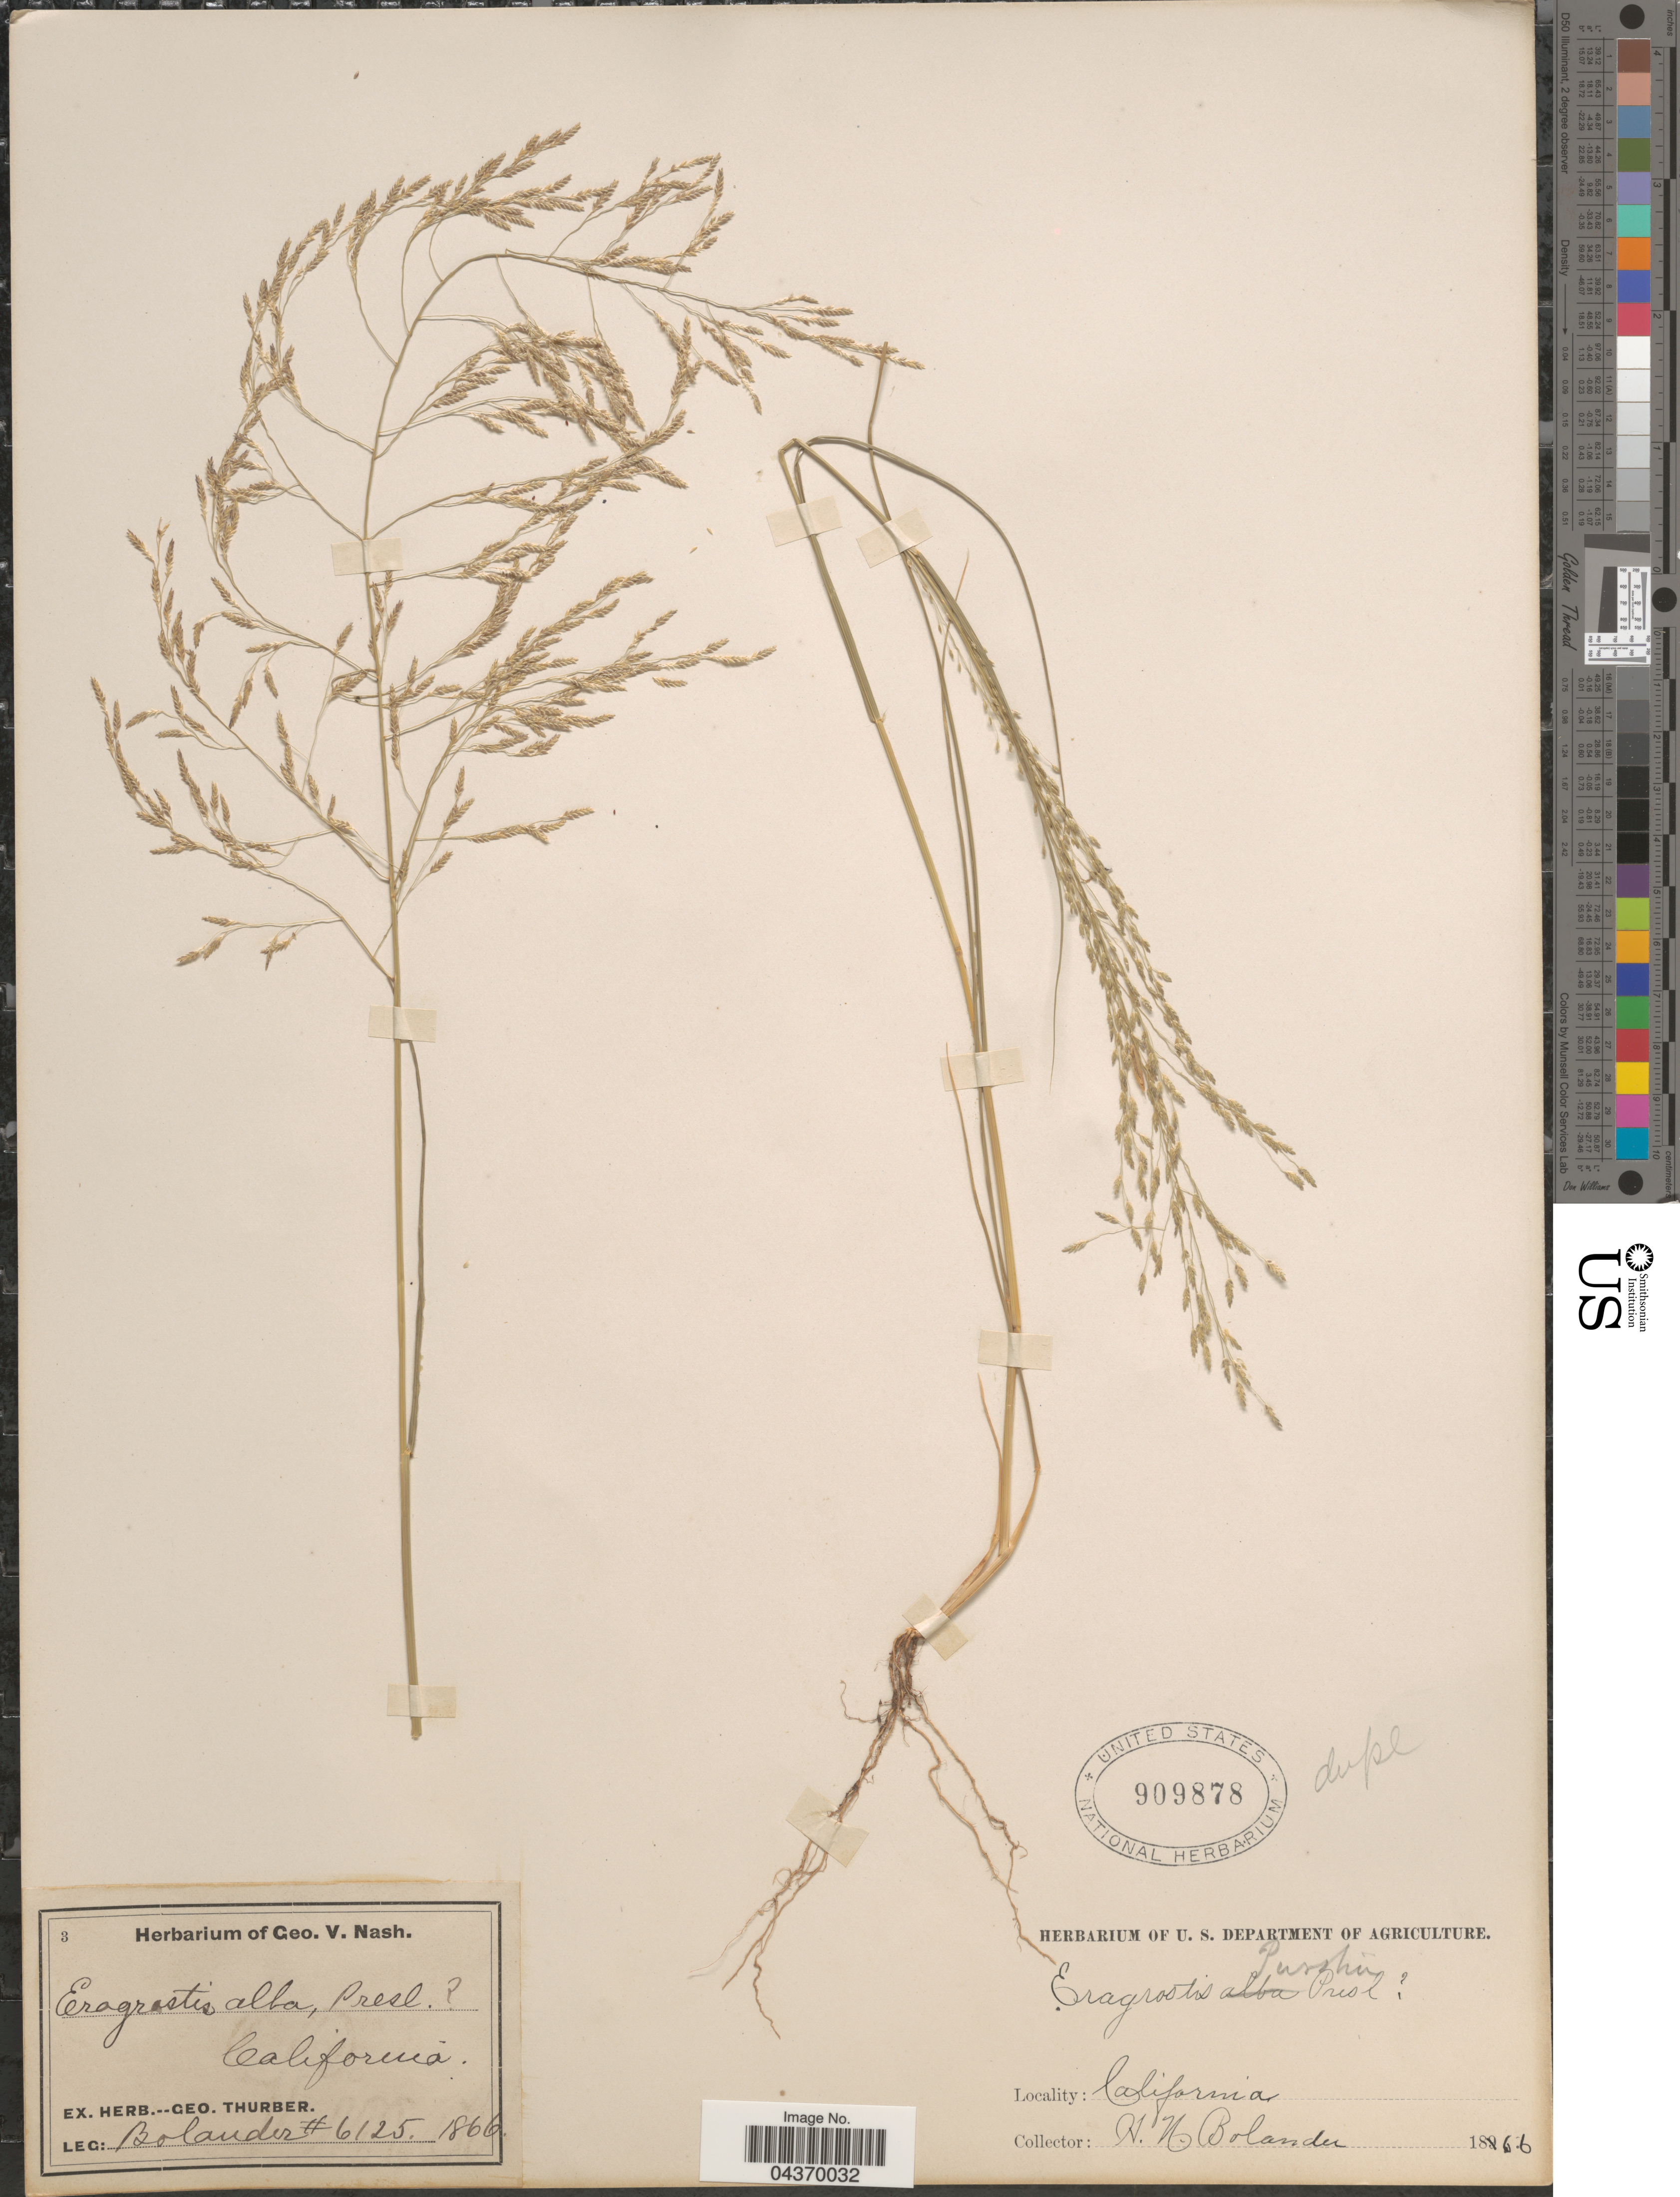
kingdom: Plantae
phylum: Tracheophyta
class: Liliopsida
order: Poales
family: Poaceae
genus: Eragrostis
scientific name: Eragrostis pectinacea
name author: (Michx.) Nees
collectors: -. Bolander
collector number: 6125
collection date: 1866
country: United States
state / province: California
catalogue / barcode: US 909878